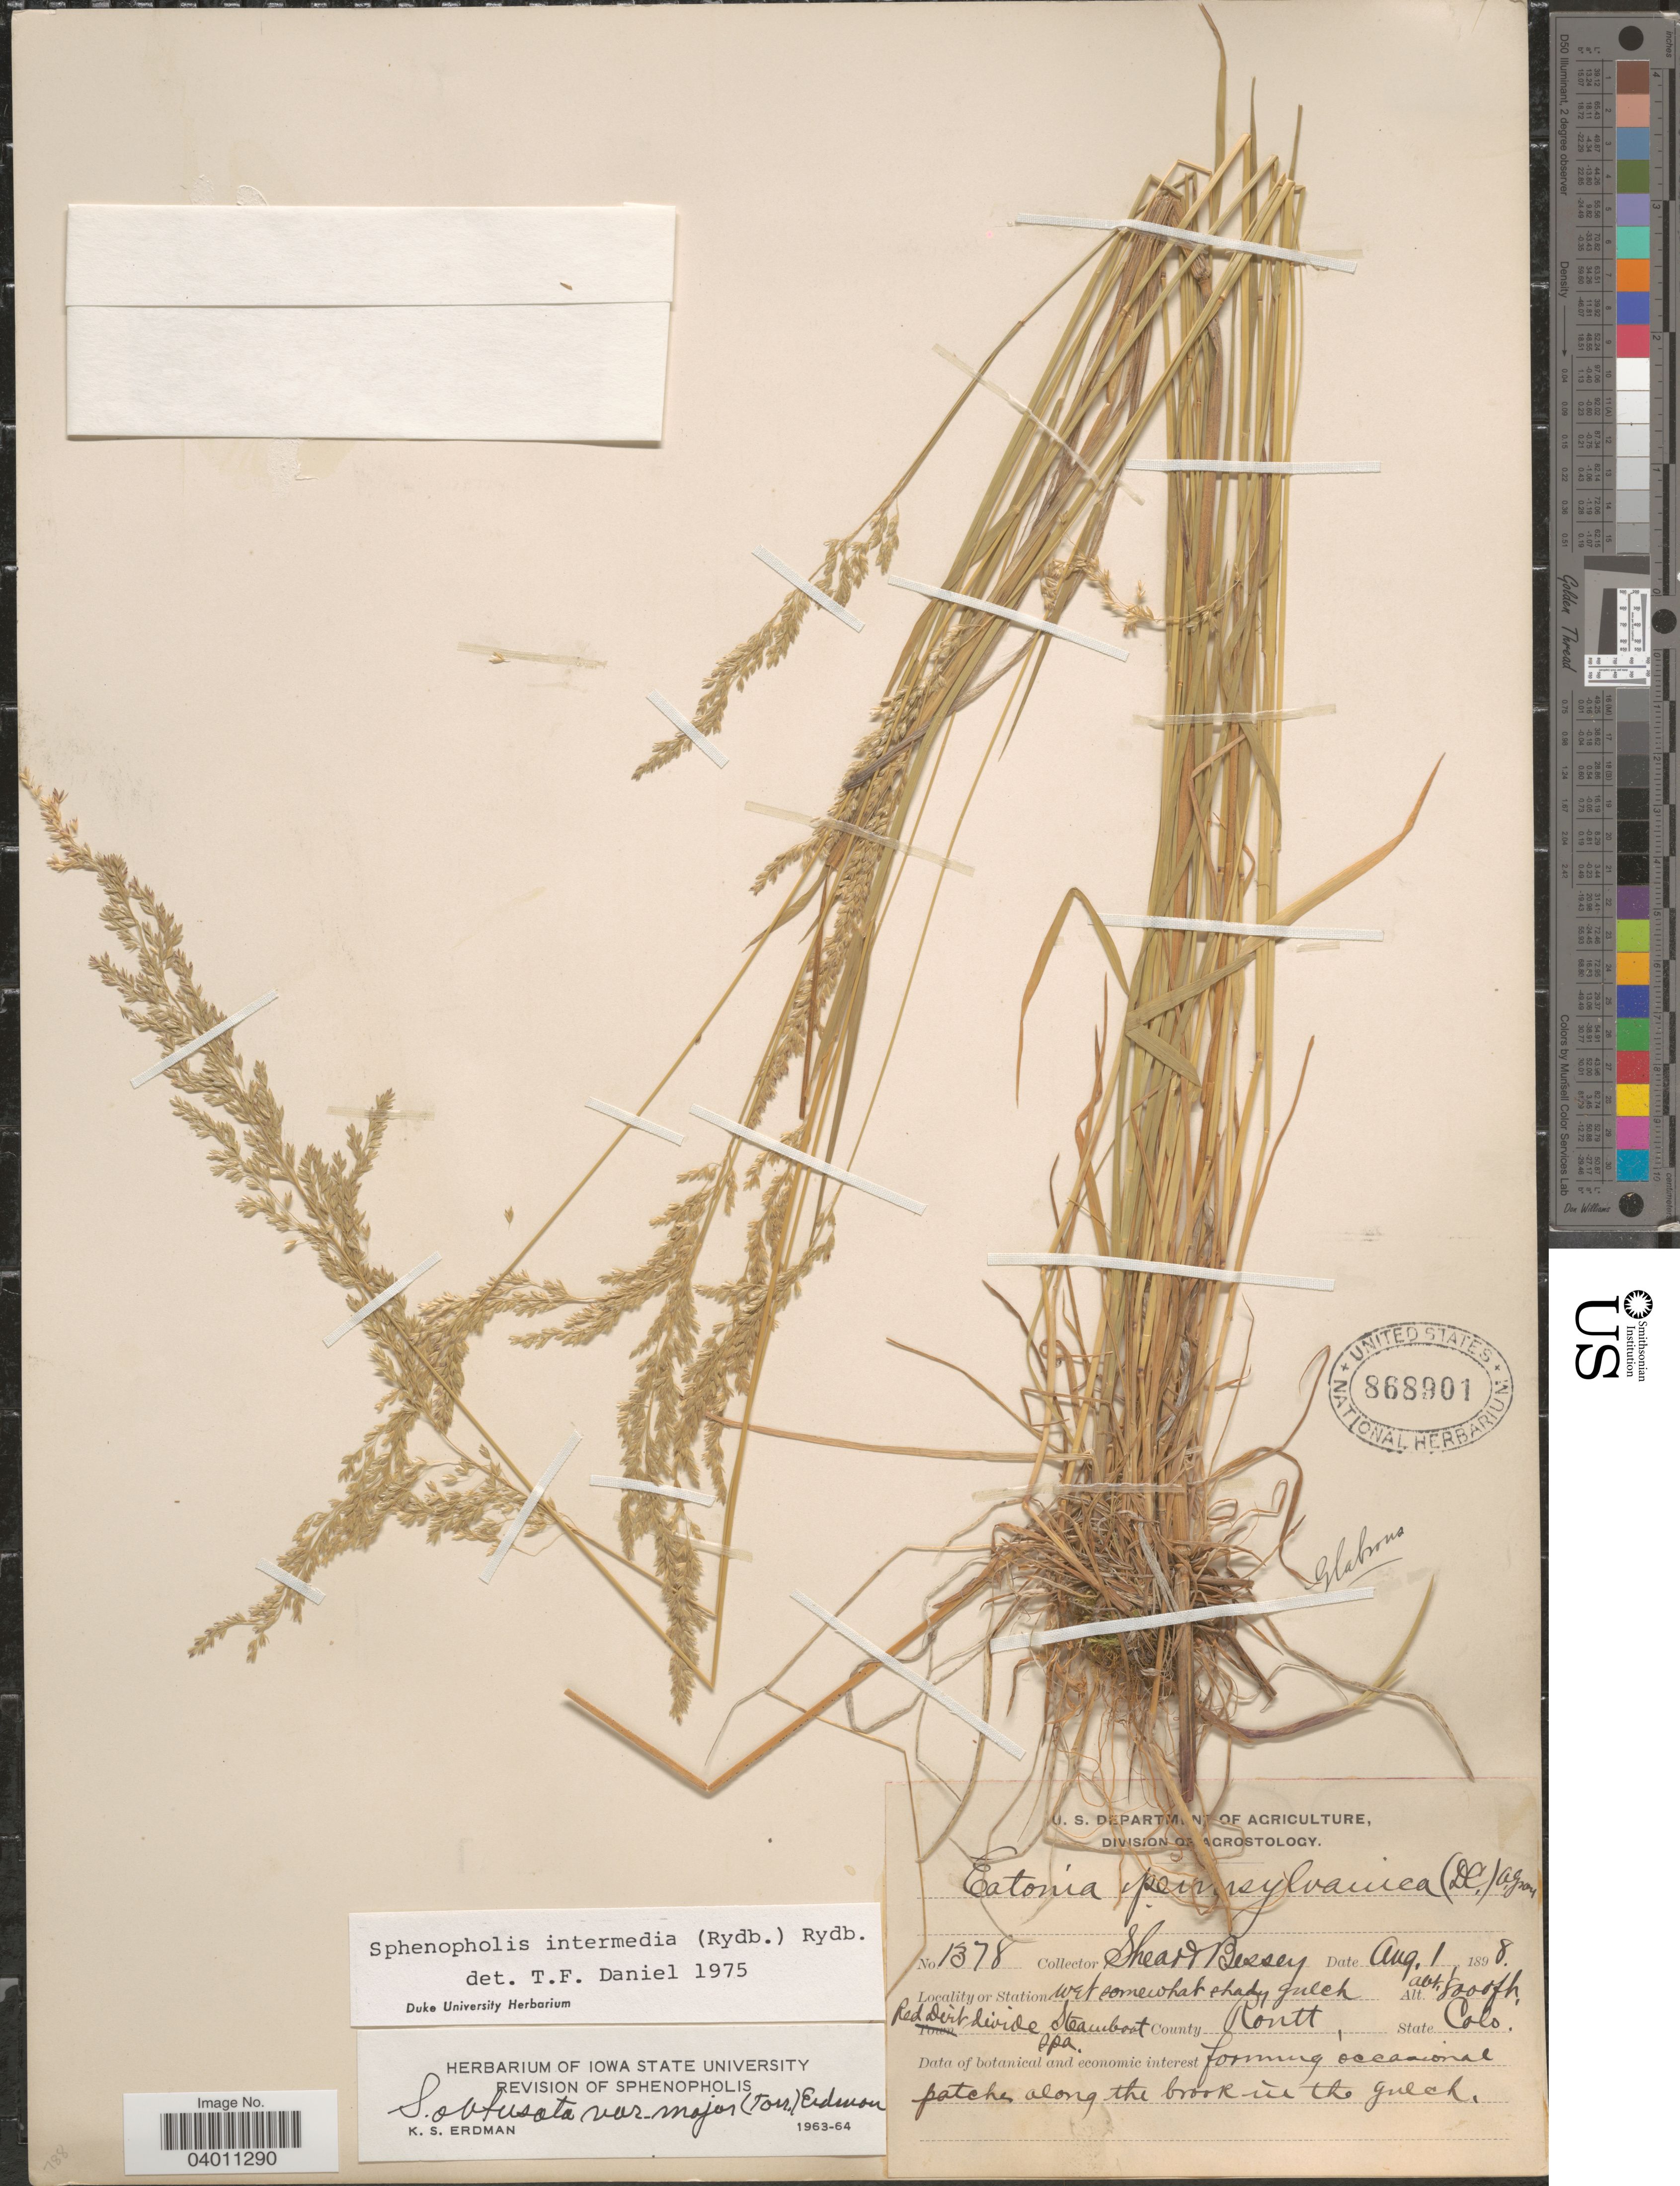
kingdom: Plantae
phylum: Tracheophyta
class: Liliopsida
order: Poales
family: Poaceae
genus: Sphenopholis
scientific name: Sphenopholis intermedia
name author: (Rydb.) Rydb.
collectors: -- Shear & -. Bessey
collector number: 1378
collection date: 1898-08-01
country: United States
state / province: Colorado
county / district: Routt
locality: Station wet somewhat shady gulch. Red Dirt divide Steamboat Spa. County Routt . Patch along the brook in the gulch.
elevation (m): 2438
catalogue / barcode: US 868901